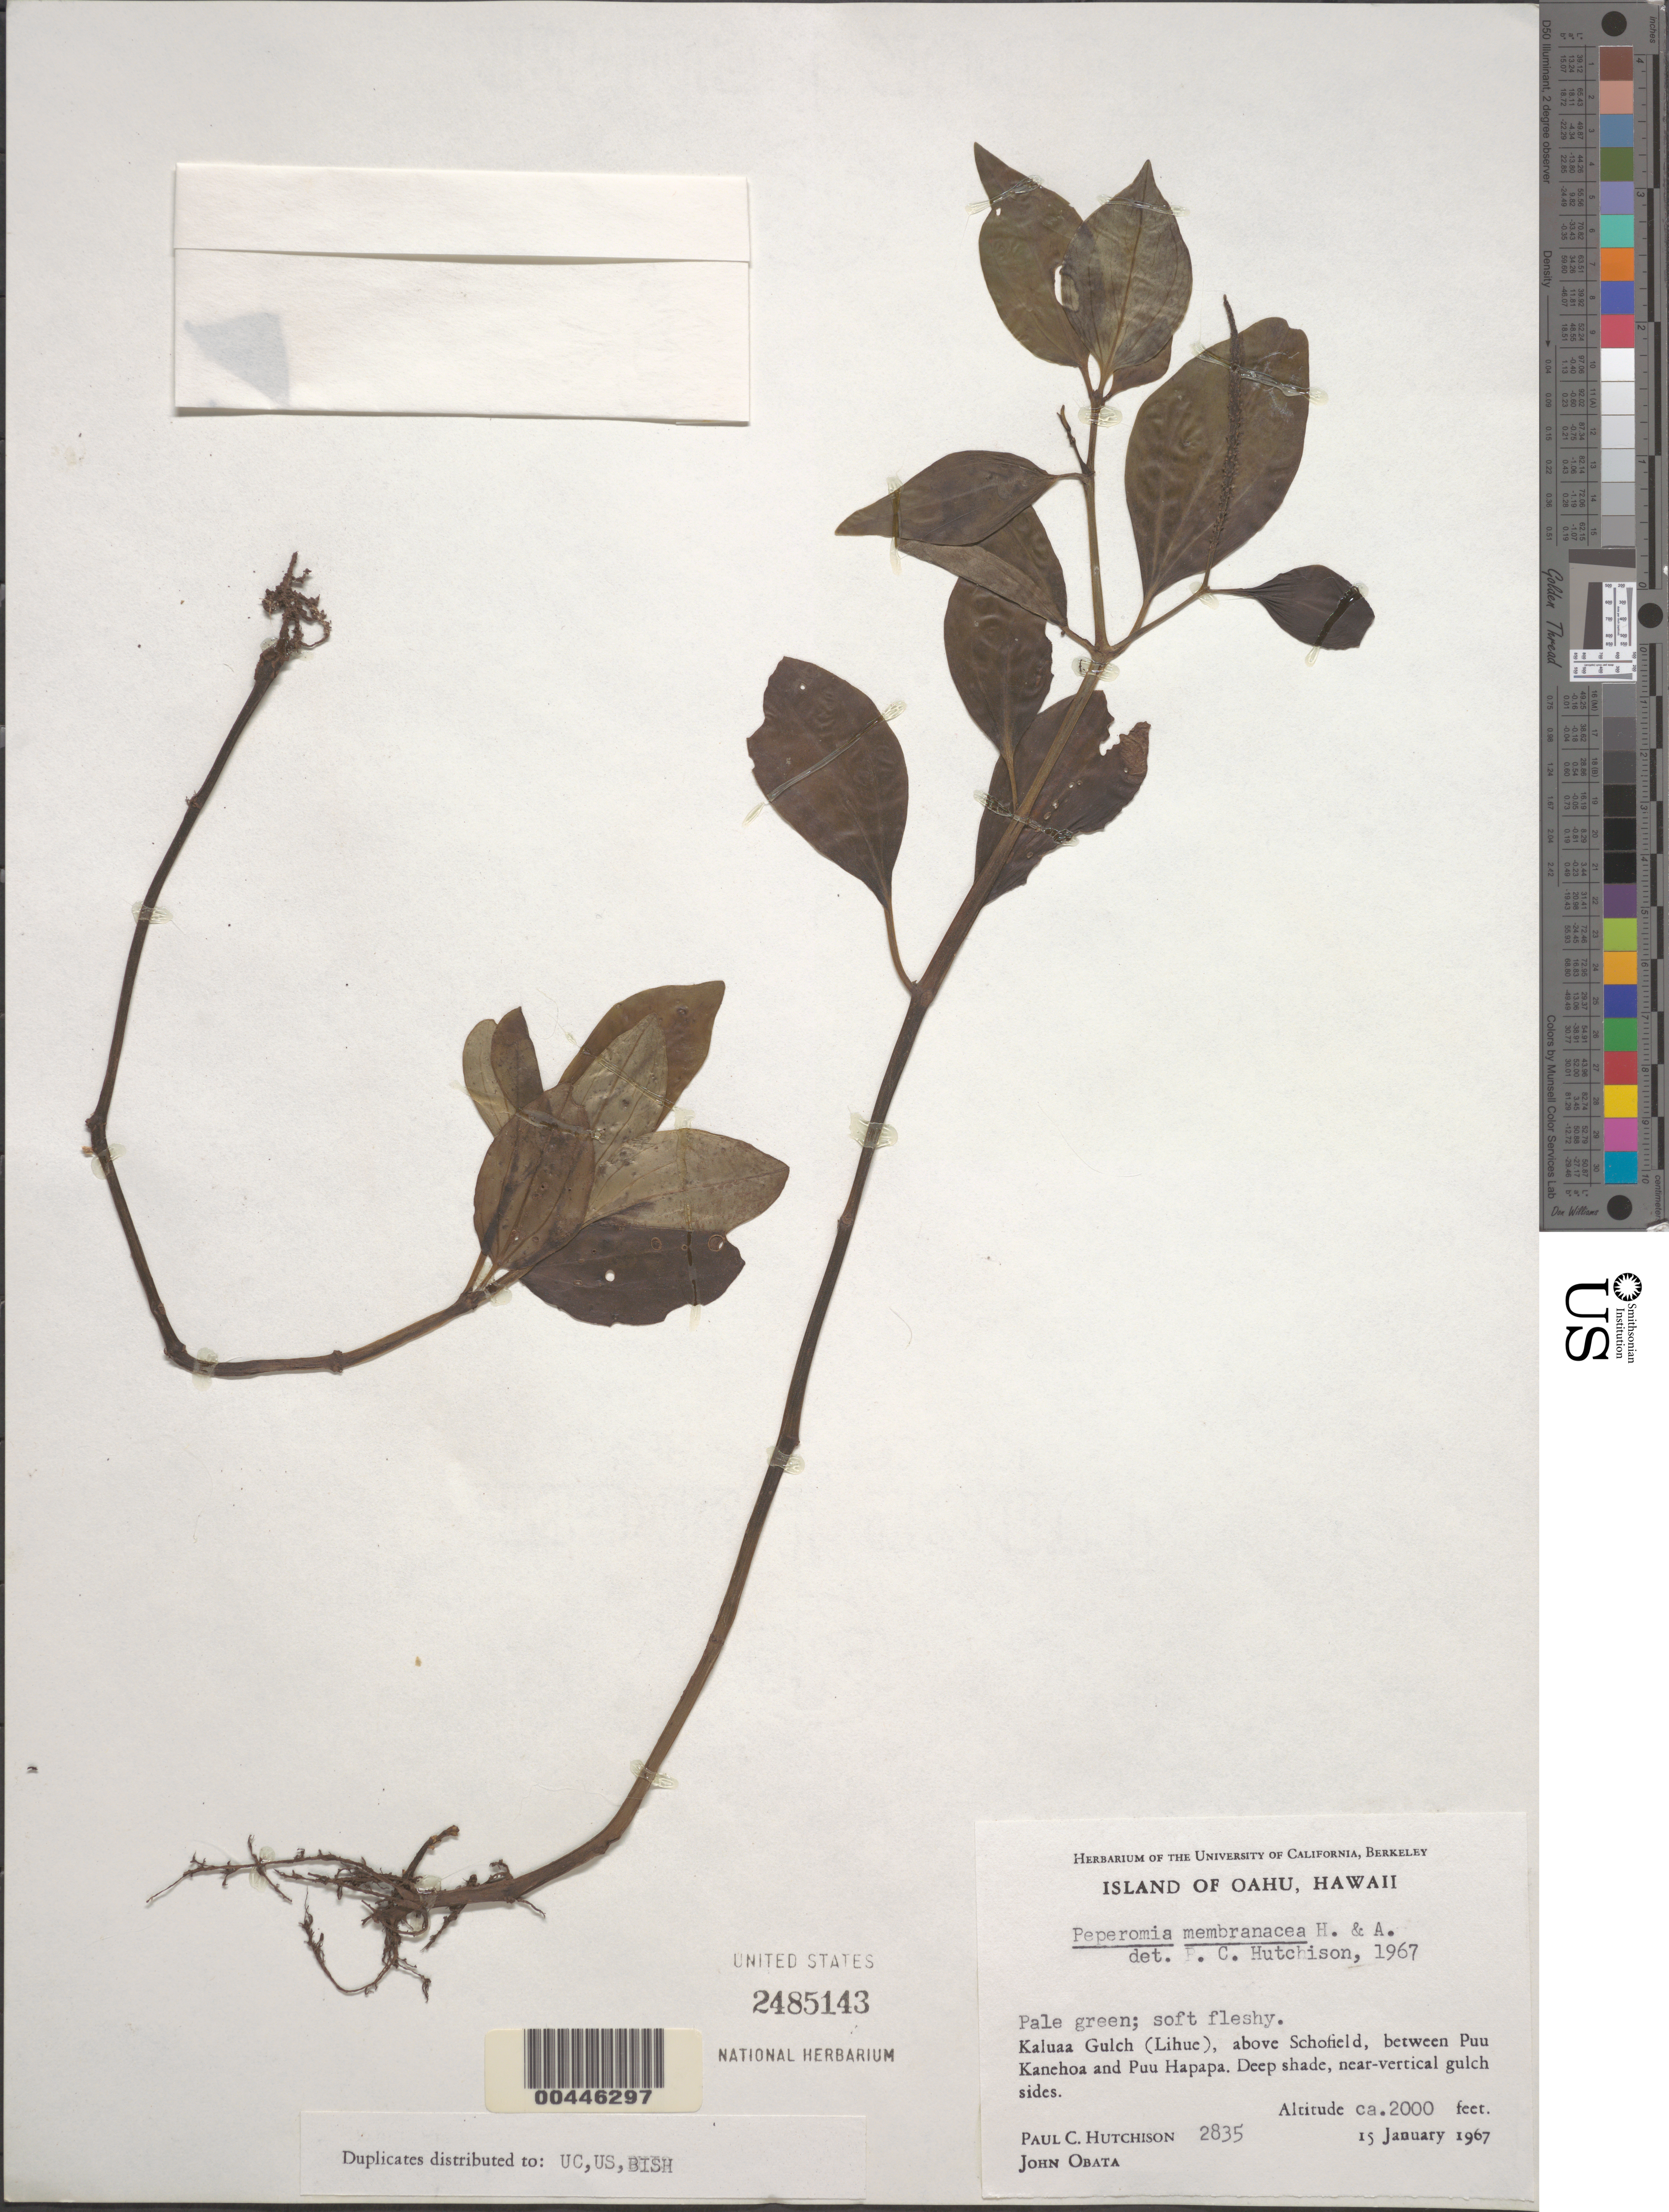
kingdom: Plantae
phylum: Tracheophyta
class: Magnoliopsida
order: Piperales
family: Piperaceae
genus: Peperomia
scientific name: Peperomia membranacea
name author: Hook. & Arn.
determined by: Hutchison, Paul C.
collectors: P. C. Hutchison & J. Obata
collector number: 2835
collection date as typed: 15 Jan 1967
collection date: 1967-01-15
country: United States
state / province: Hawaii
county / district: Honolulu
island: Oahu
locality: Kaluaa Gulch (Lihue), above Schofield, between Puu Kanehoa and Puu Hapapa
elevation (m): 610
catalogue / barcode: US 2485143